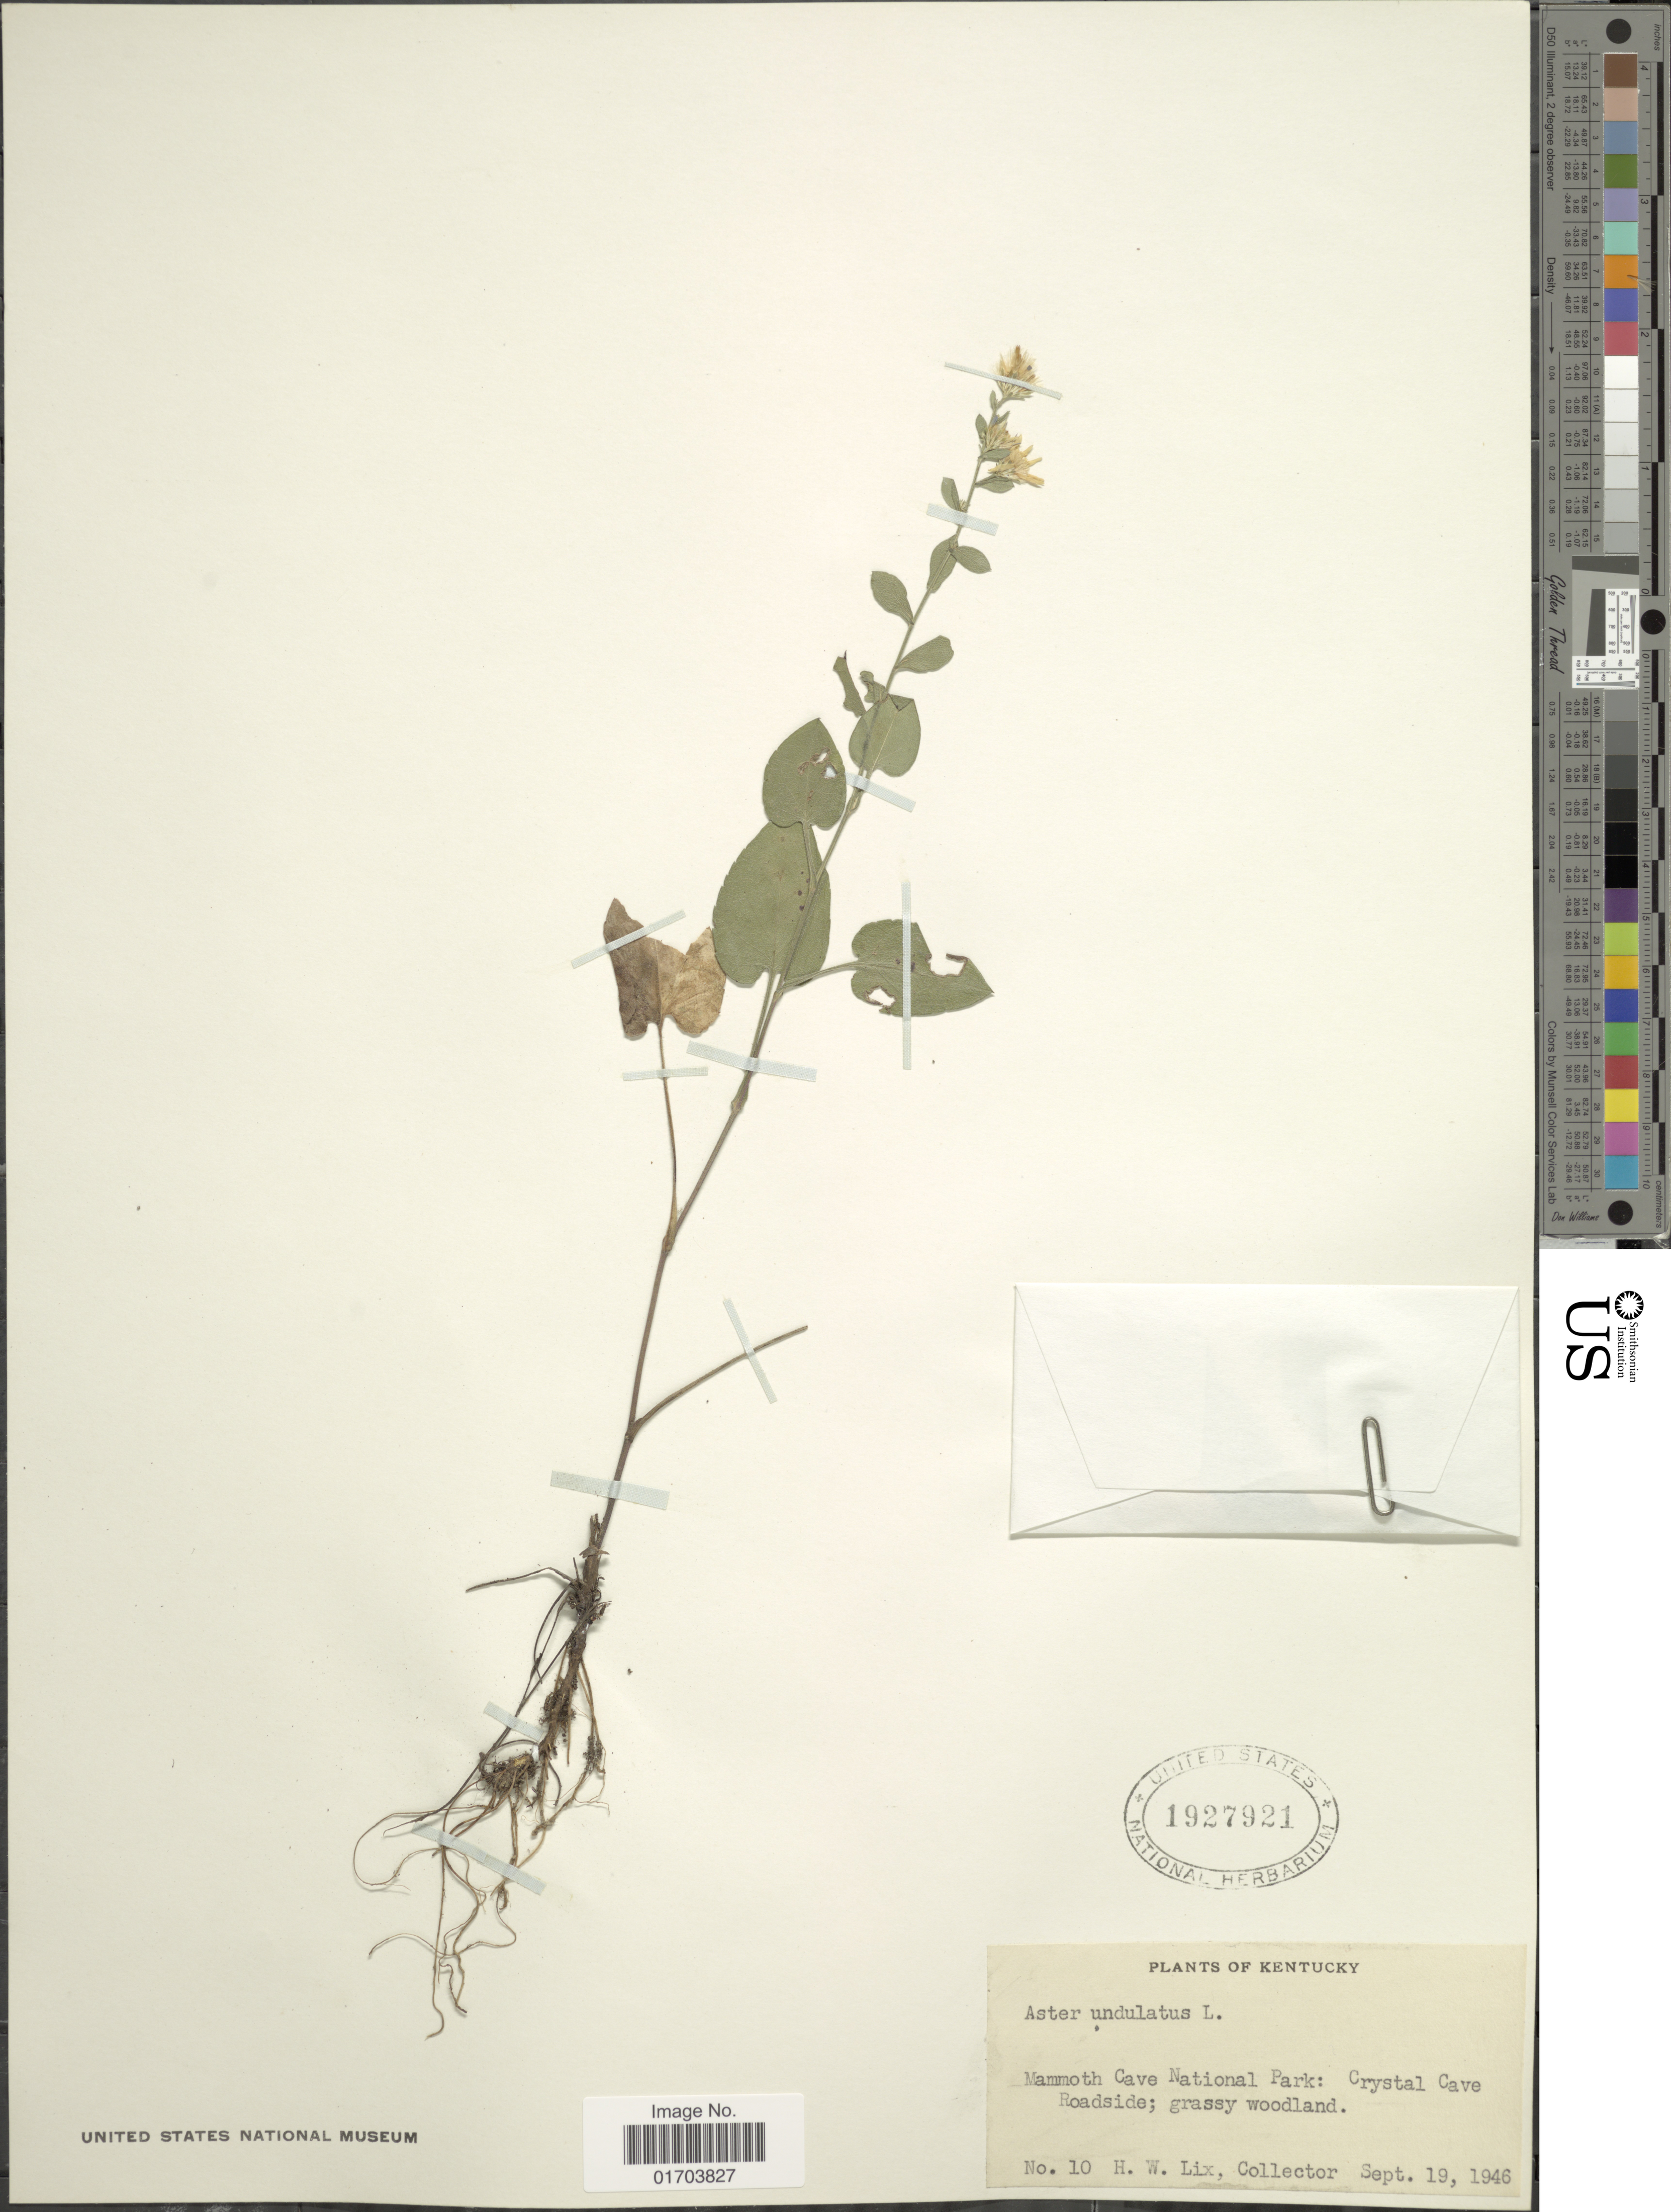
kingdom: Plantae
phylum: Tracheophyta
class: Magnoliopsida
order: Asterales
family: Asteraceae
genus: Symphyotrichum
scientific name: Symphyotrichum undulatum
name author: (L.) G.L. Nesom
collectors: H. W. Lix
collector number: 10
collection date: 1946-09-19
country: United States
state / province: Kentucky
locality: Mammoth Cave National Park: Crystal Cave Roadside; grassy woodand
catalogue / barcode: US 1927921